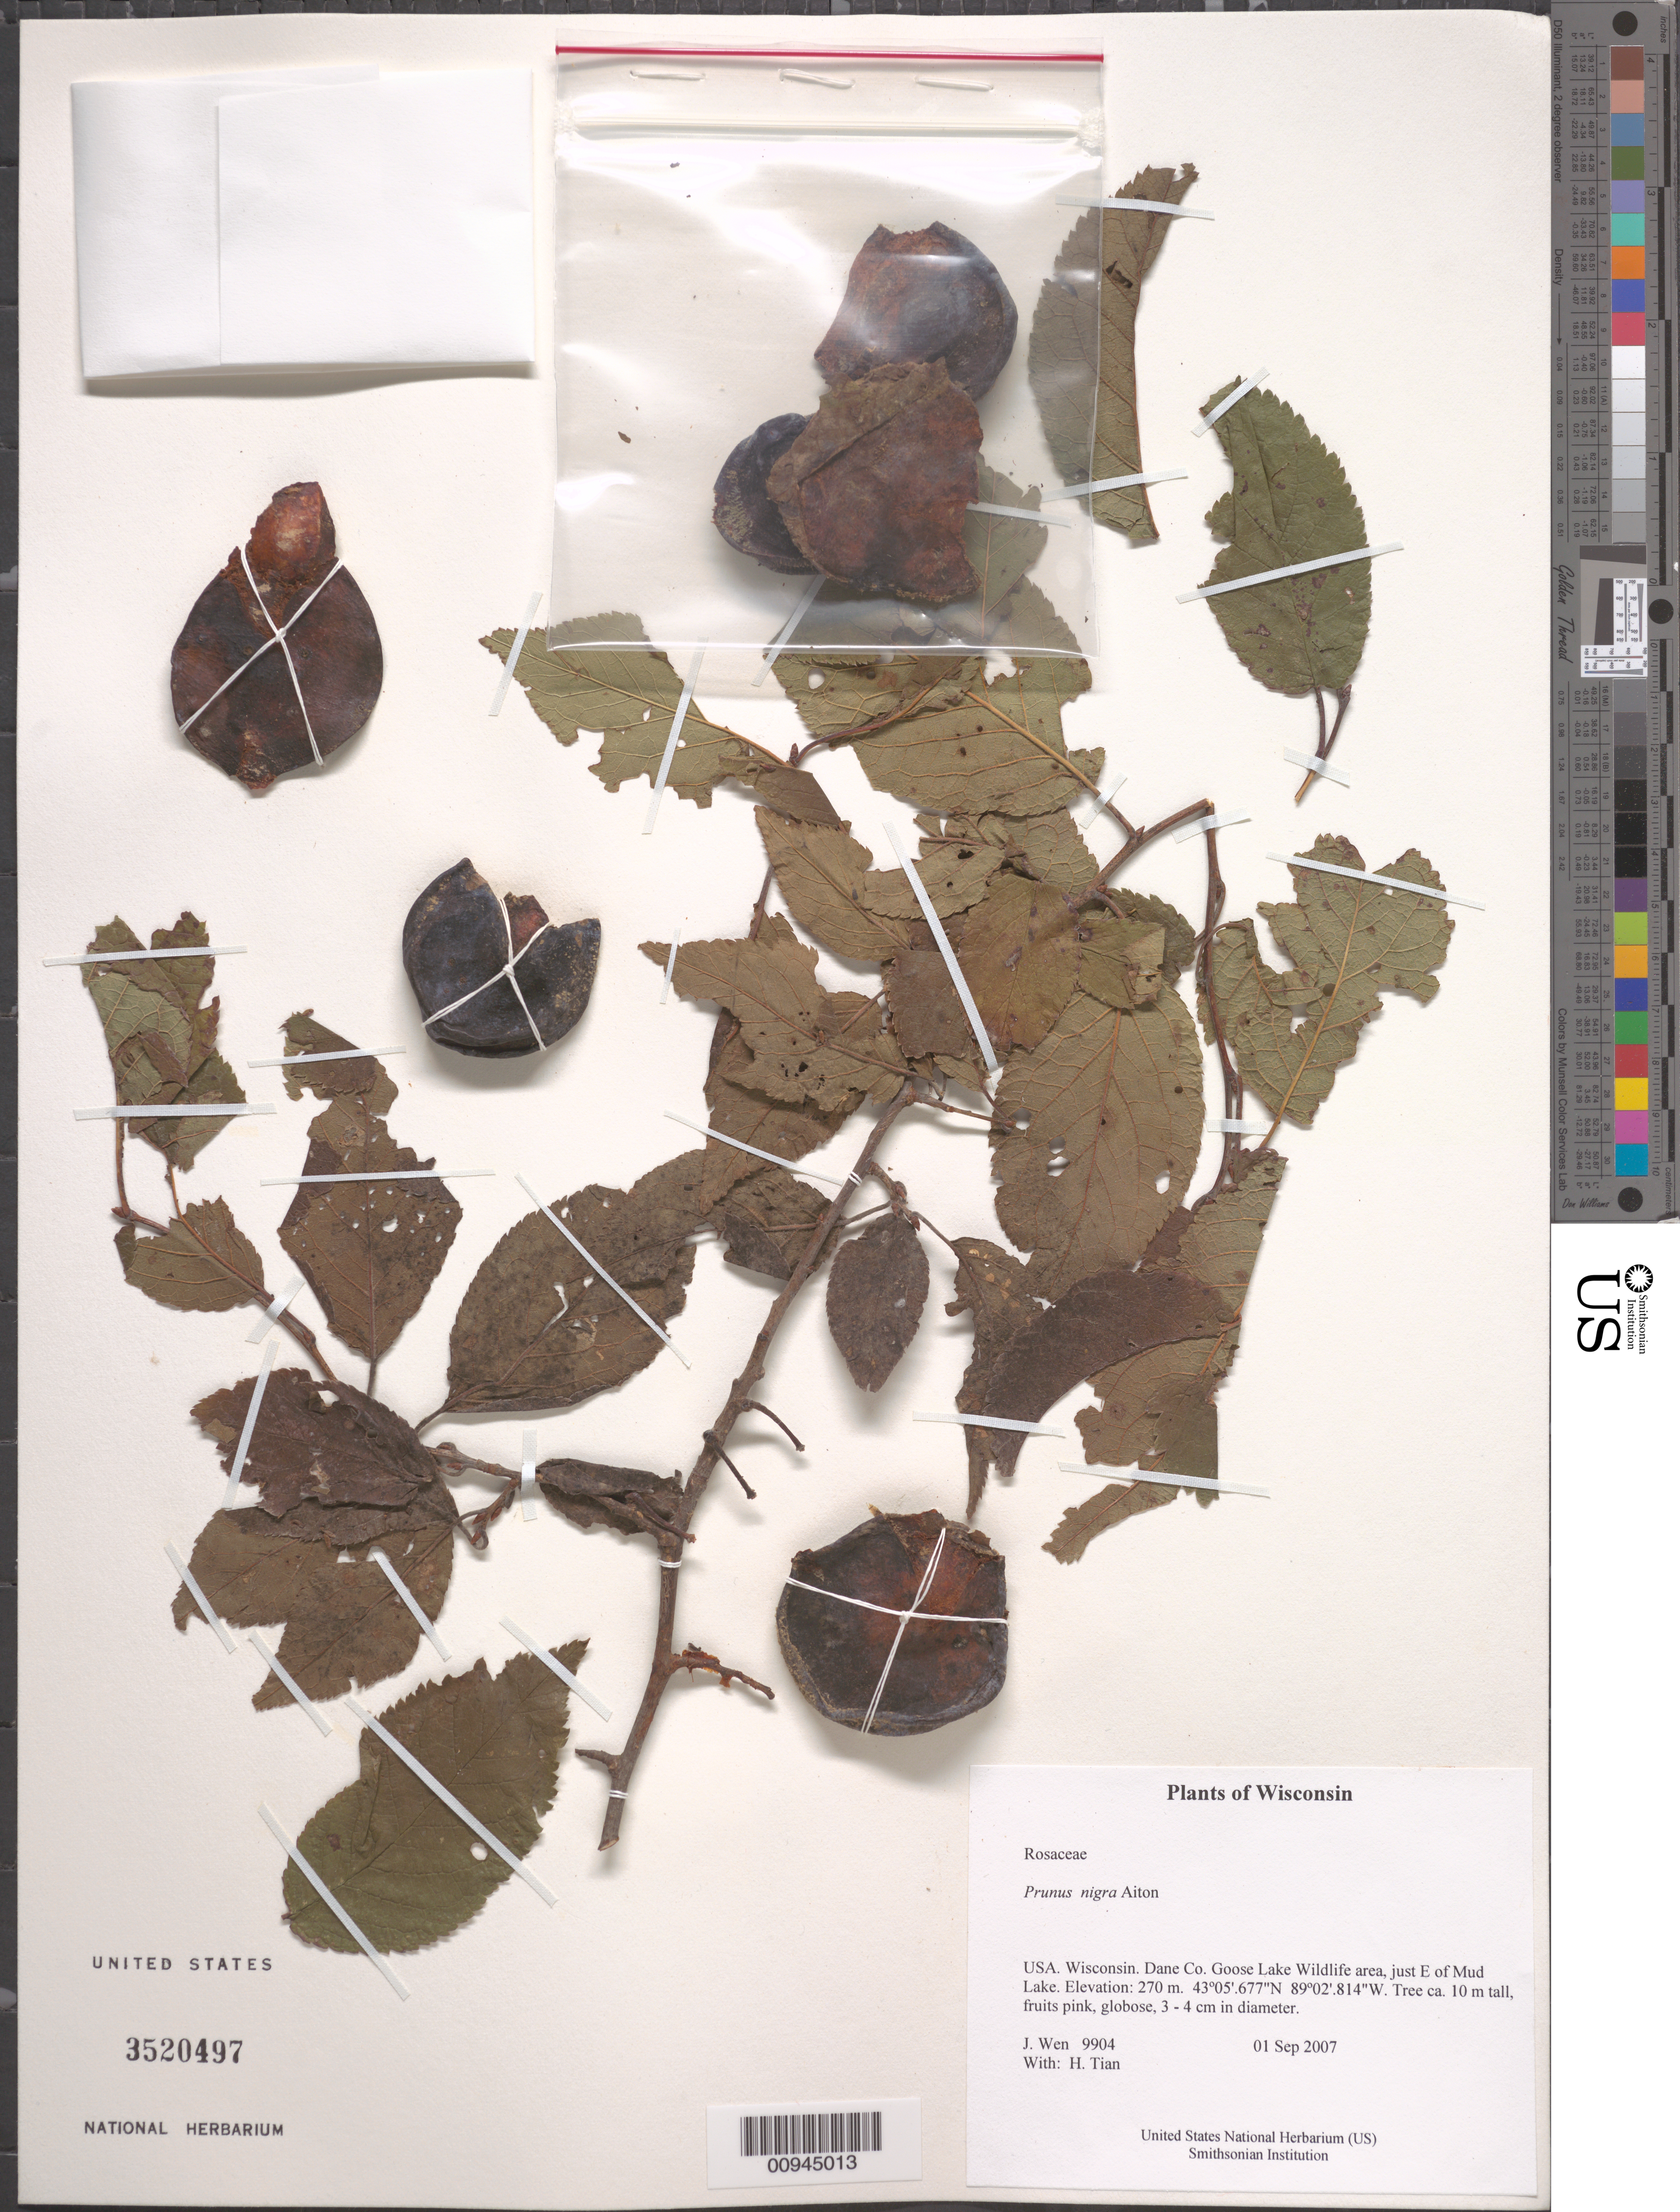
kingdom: Plantae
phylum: Tracheophyta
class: Magnoliopsida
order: Rosales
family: Rosaceae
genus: Prunus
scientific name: Prunus nigra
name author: Wight & Hedrick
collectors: J. Wen & H. Tian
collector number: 9904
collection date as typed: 01 Sep 2007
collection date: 2007-09-01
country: United States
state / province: Wisconsin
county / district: Dane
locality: Goose Lake Wildlife area, just E of Mud Lake.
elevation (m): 270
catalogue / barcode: US 3520497